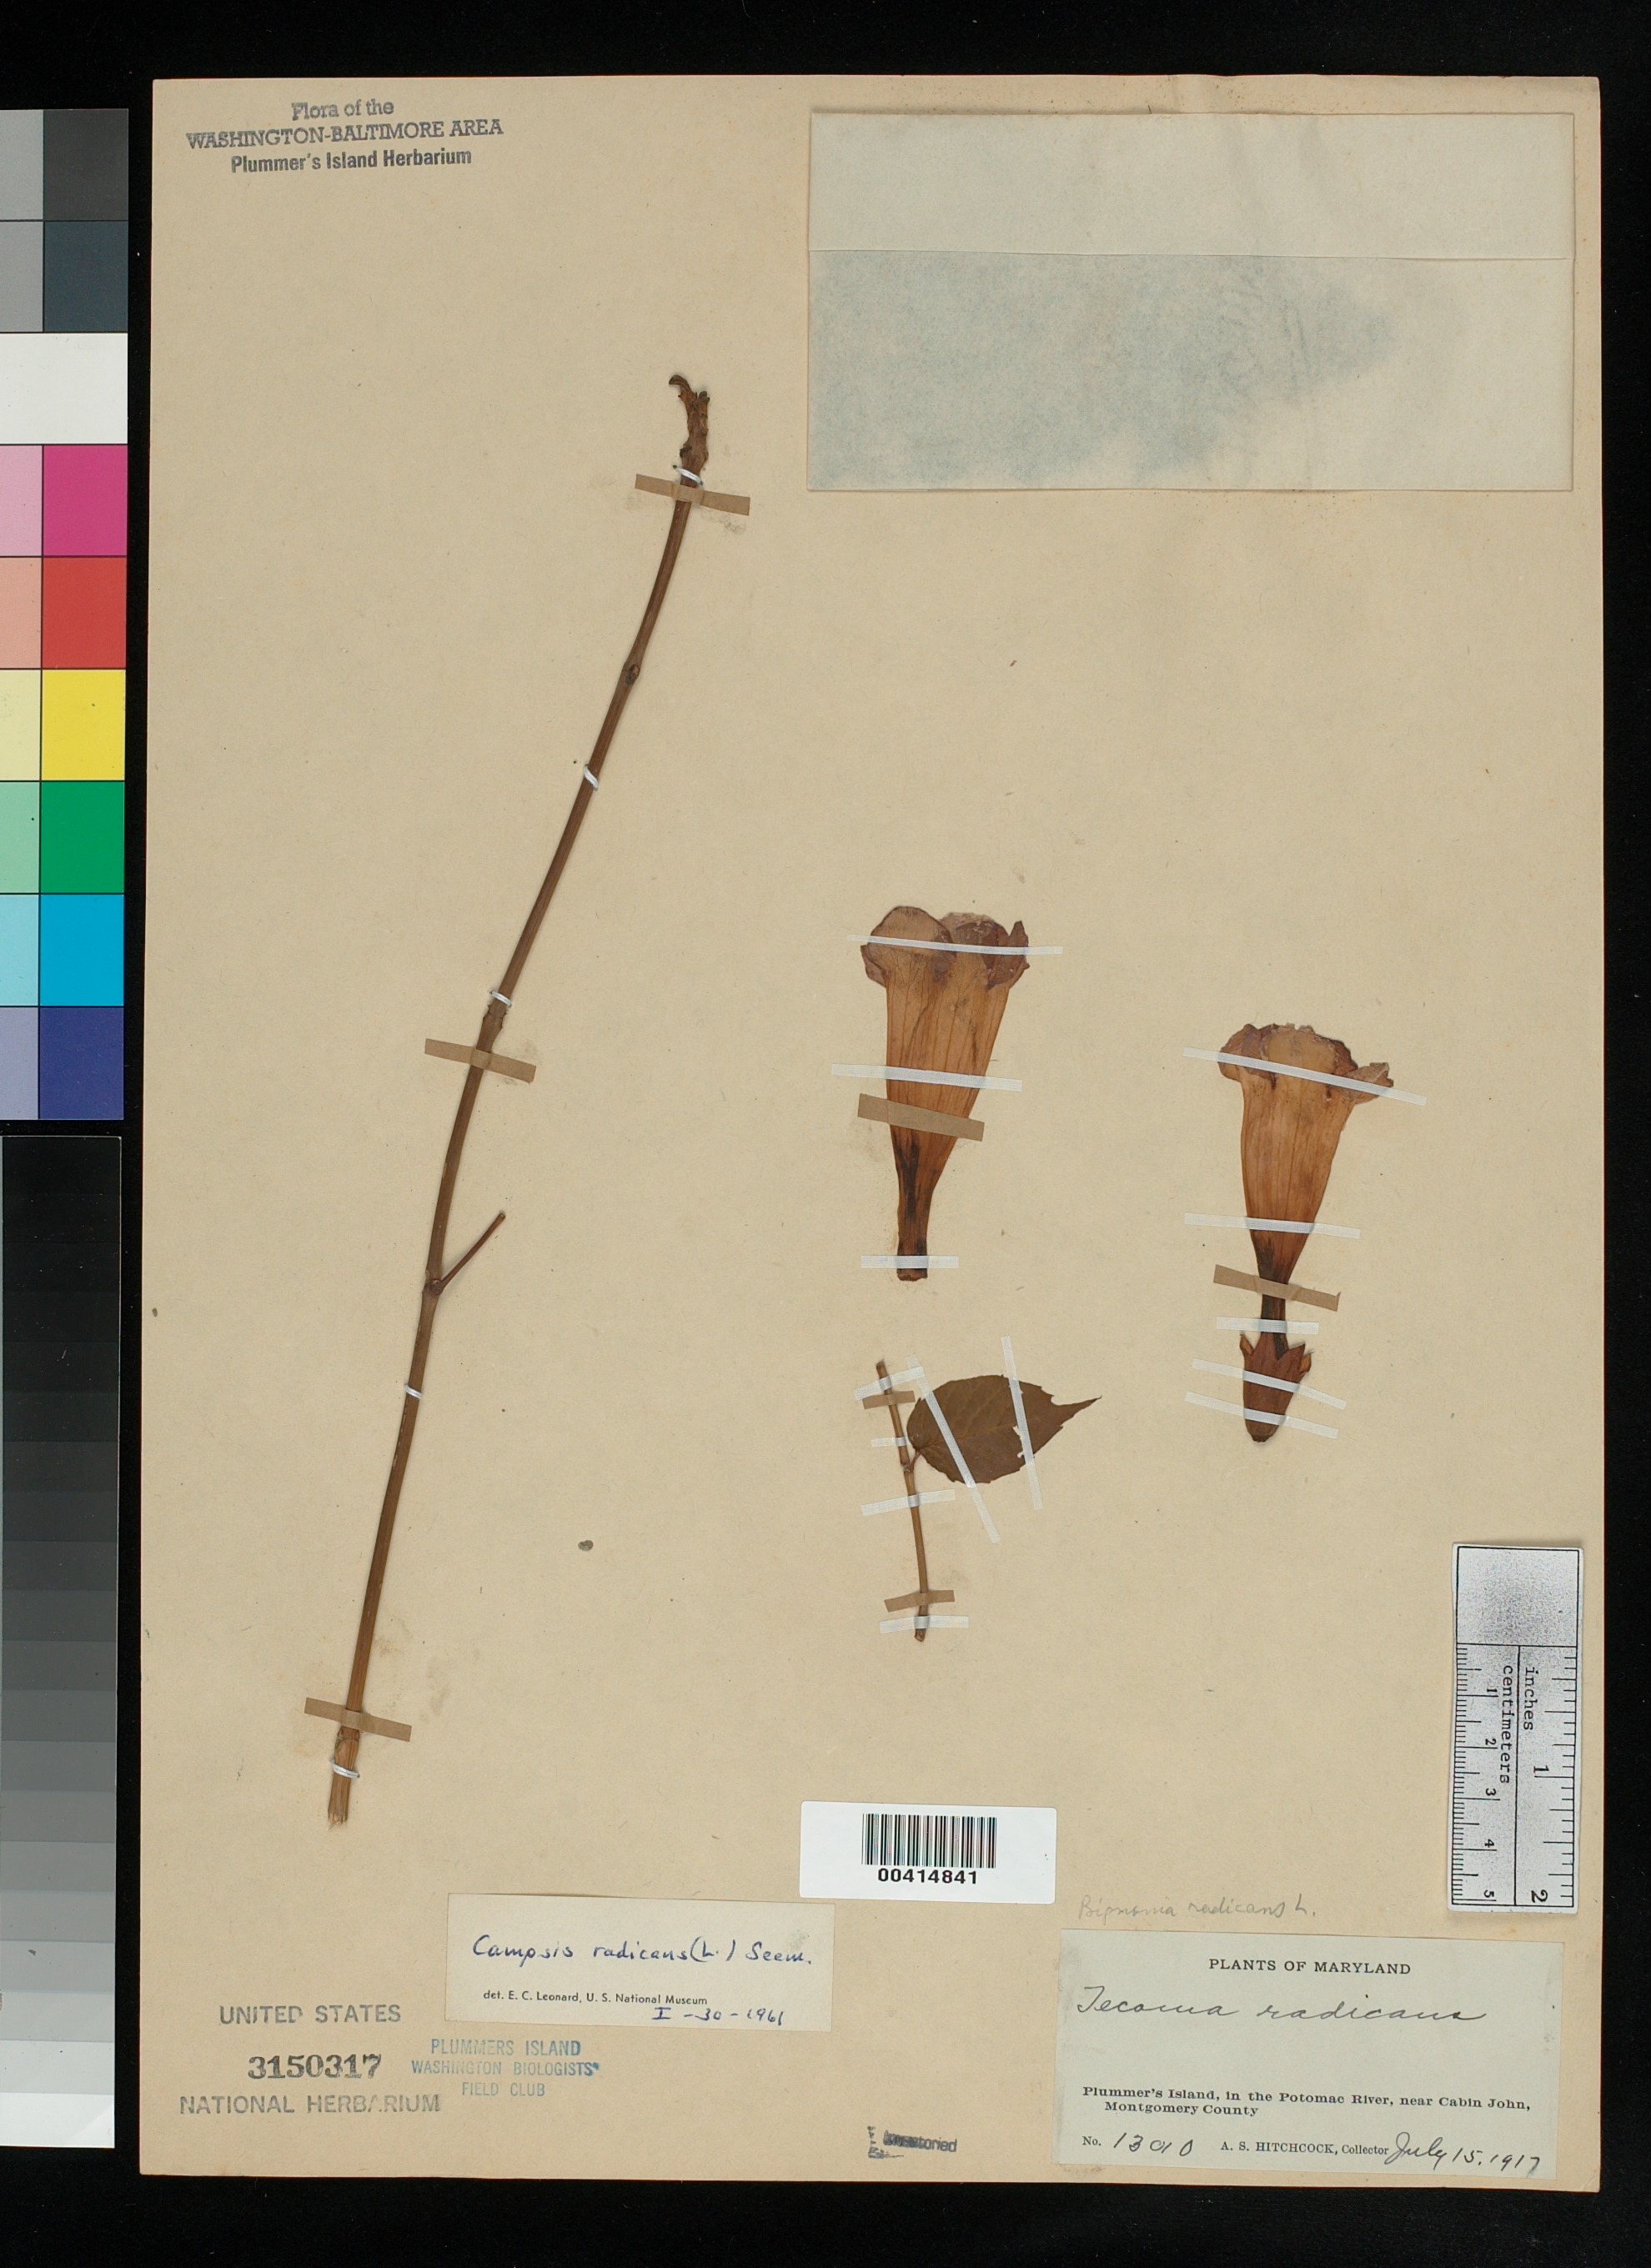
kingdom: Plantae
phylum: Tracheophyta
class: Magnoliopsida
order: Lamiales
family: Bignoniaceae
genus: Campsis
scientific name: Campsis radicans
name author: (L.) Seem.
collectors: A. S. Hitchcock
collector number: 13010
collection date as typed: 15 Jul 1917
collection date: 1917-07-15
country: United States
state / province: Maryland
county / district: Montgomery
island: Plummers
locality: Plummer's Island C. & O. Canal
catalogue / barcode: US 3150317